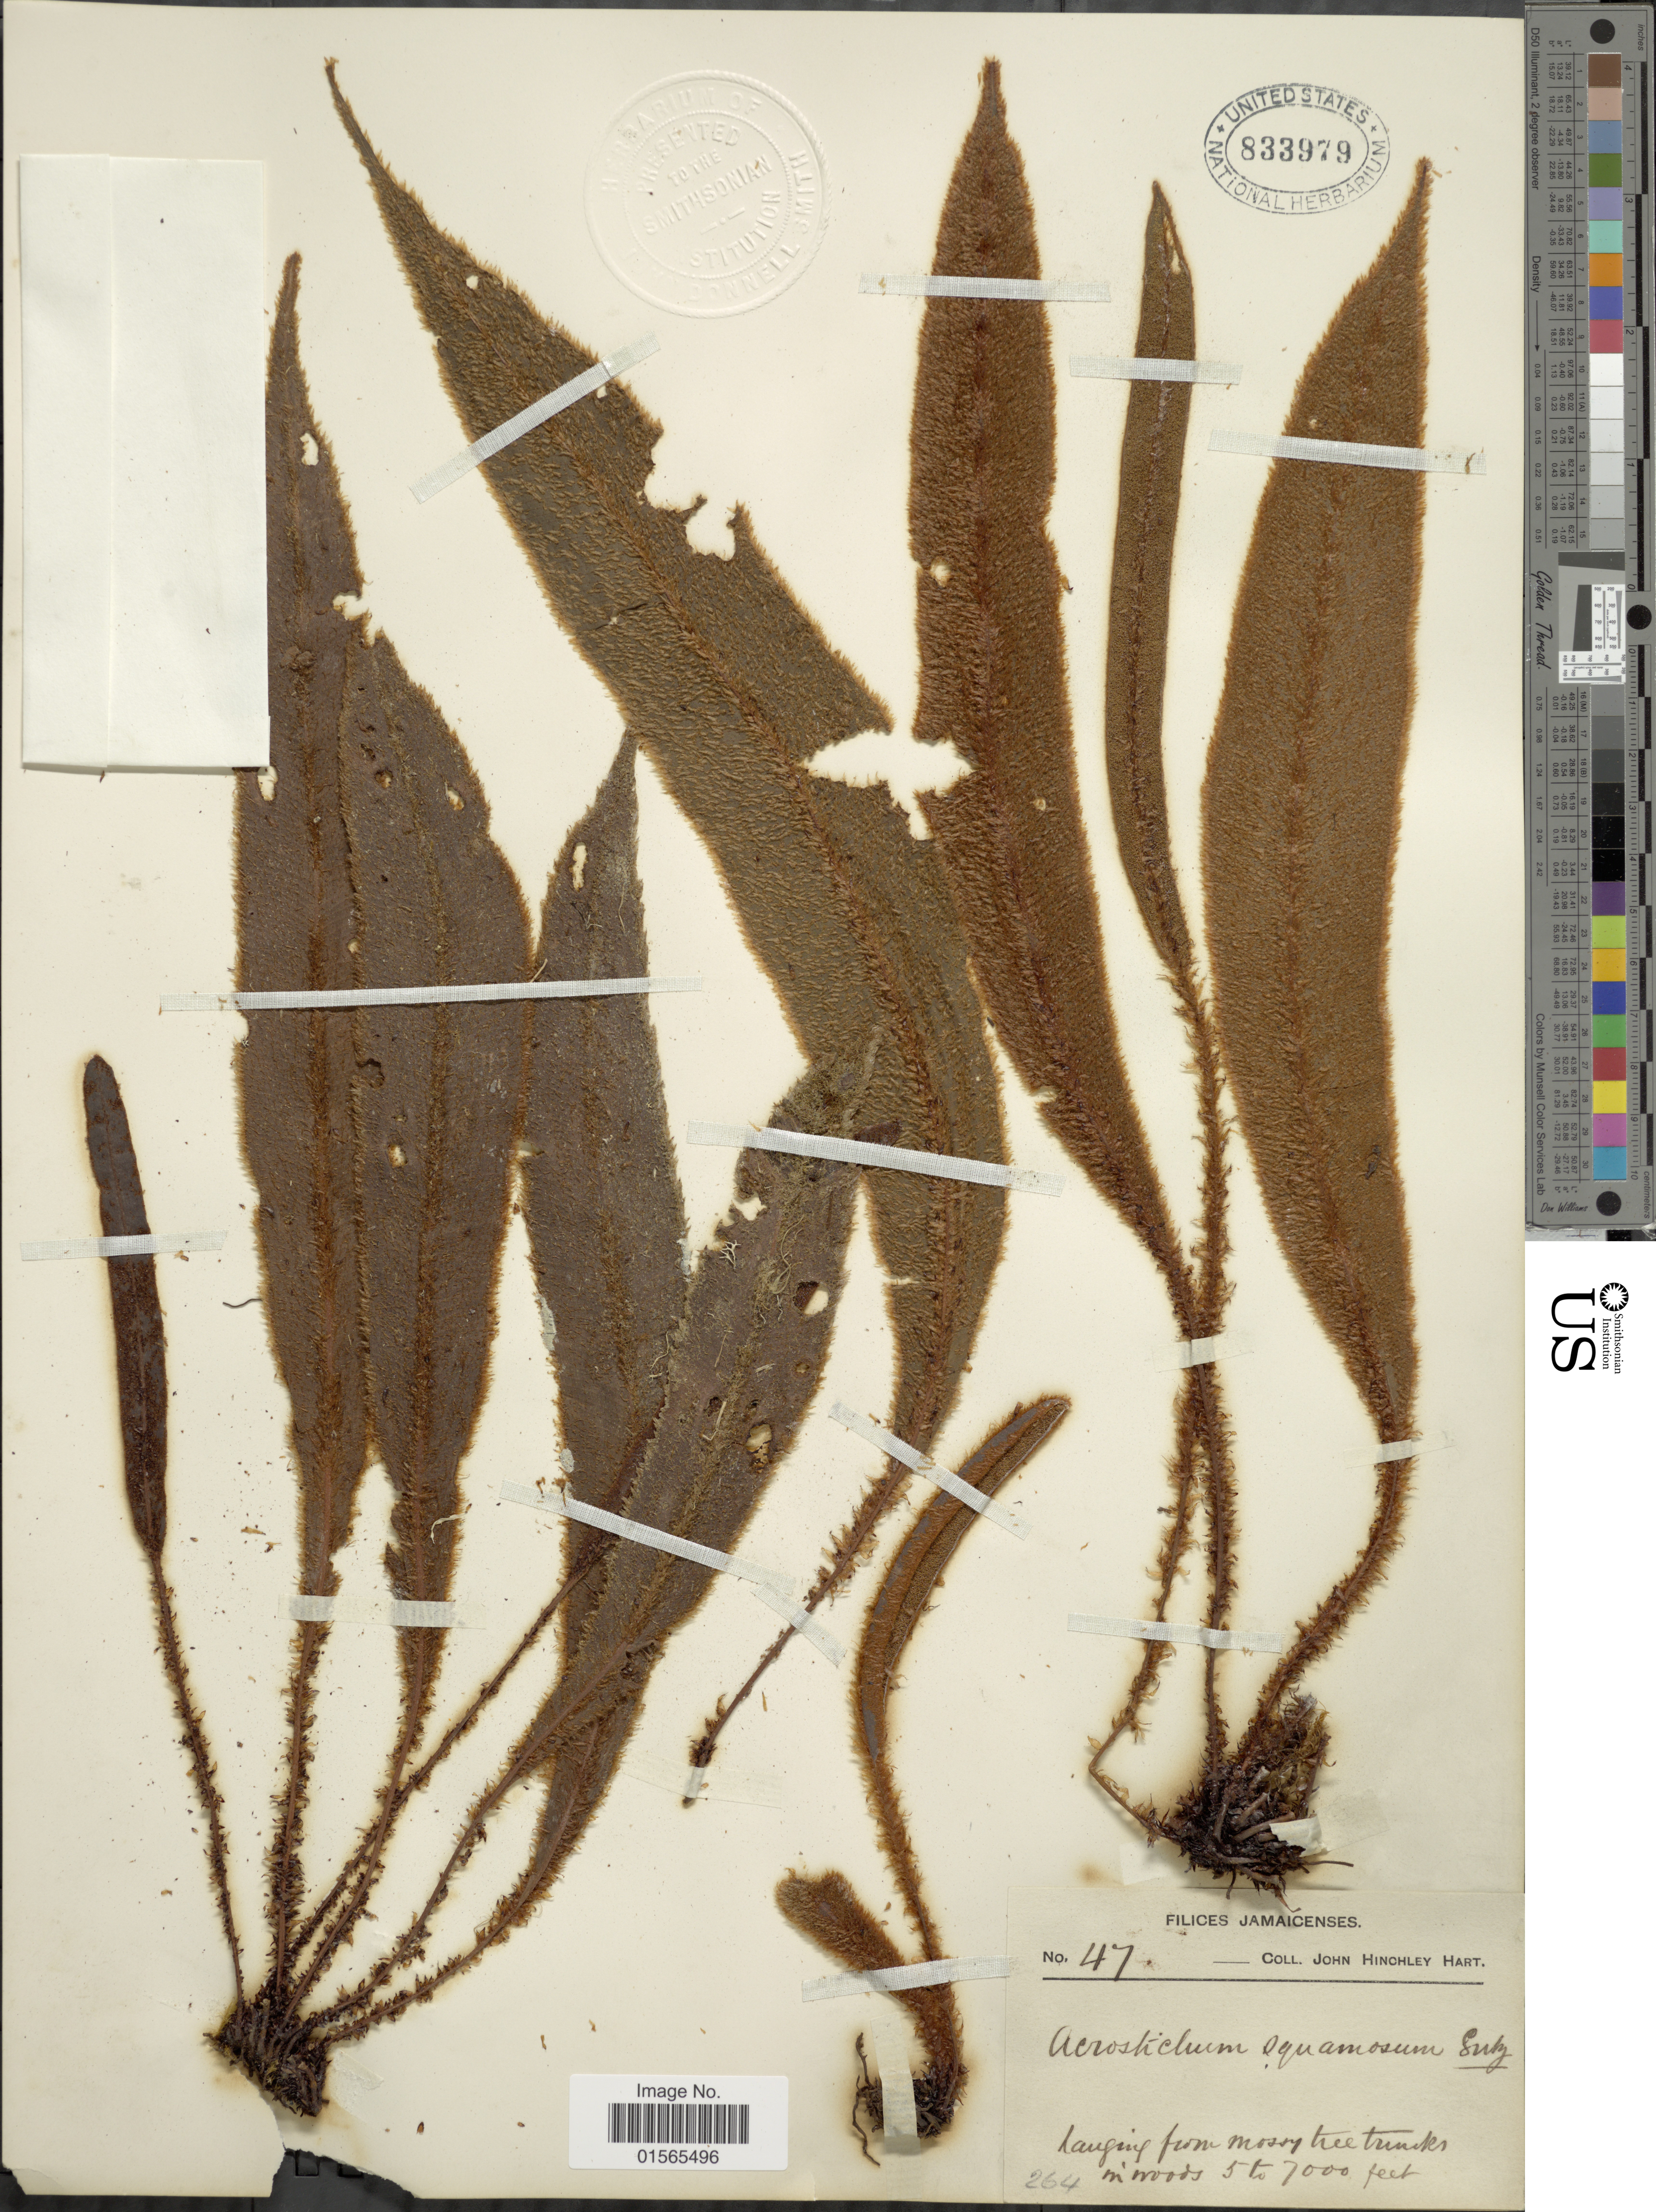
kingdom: Plantae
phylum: Tracheophyta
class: Polypodiopsida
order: Polypodiales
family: Dryopteridaceae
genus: Elaphoglossum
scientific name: Elaphoglossum hirtum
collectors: J. H. Hart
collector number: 47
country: Jamaica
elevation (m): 1524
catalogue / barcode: US 833979